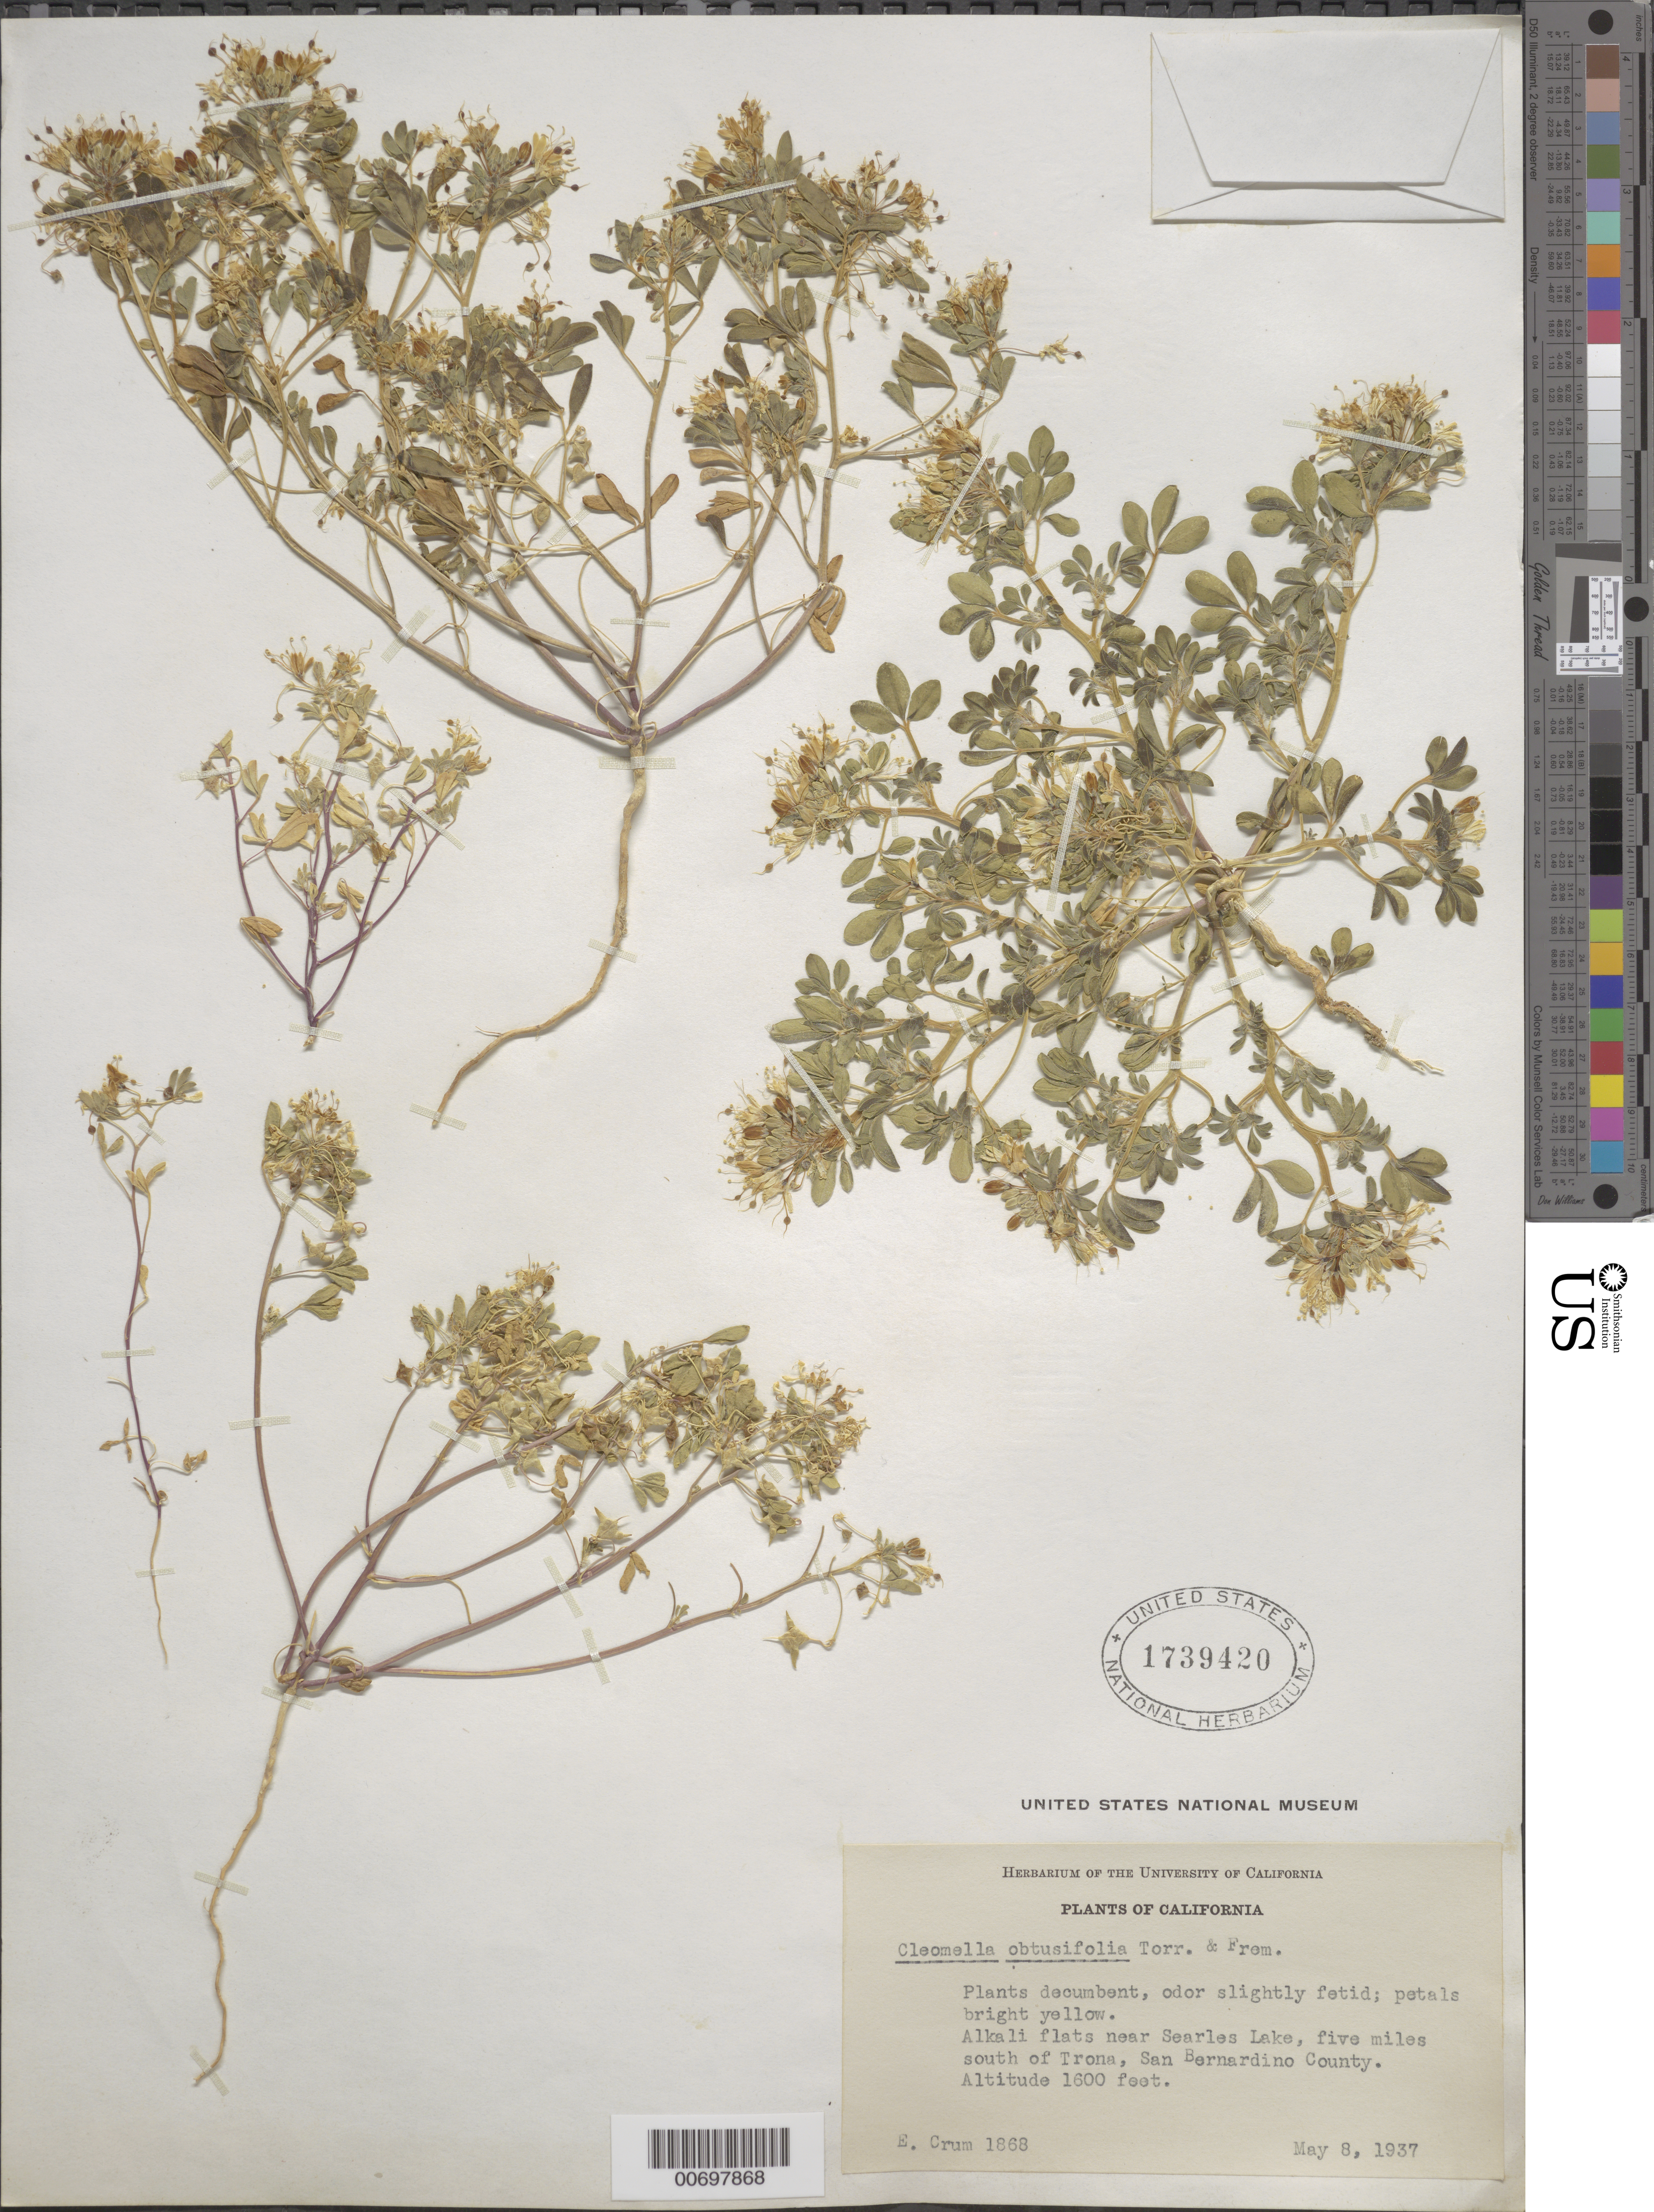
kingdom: Plantae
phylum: Tracheophyta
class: Magnoliopsida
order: Brassicales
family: Cleomaceae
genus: Cleomella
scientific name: Cleomella obtusifolia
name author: Torr. & Frém.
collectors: E. Crum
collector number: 1868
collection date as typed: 08 May 1937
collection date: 1937-05-08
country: United States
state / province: California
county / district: San Bernardino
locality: Alkali flats near Searles Lake, five miles south of Trona.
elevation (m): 488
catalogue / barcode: US 1739420